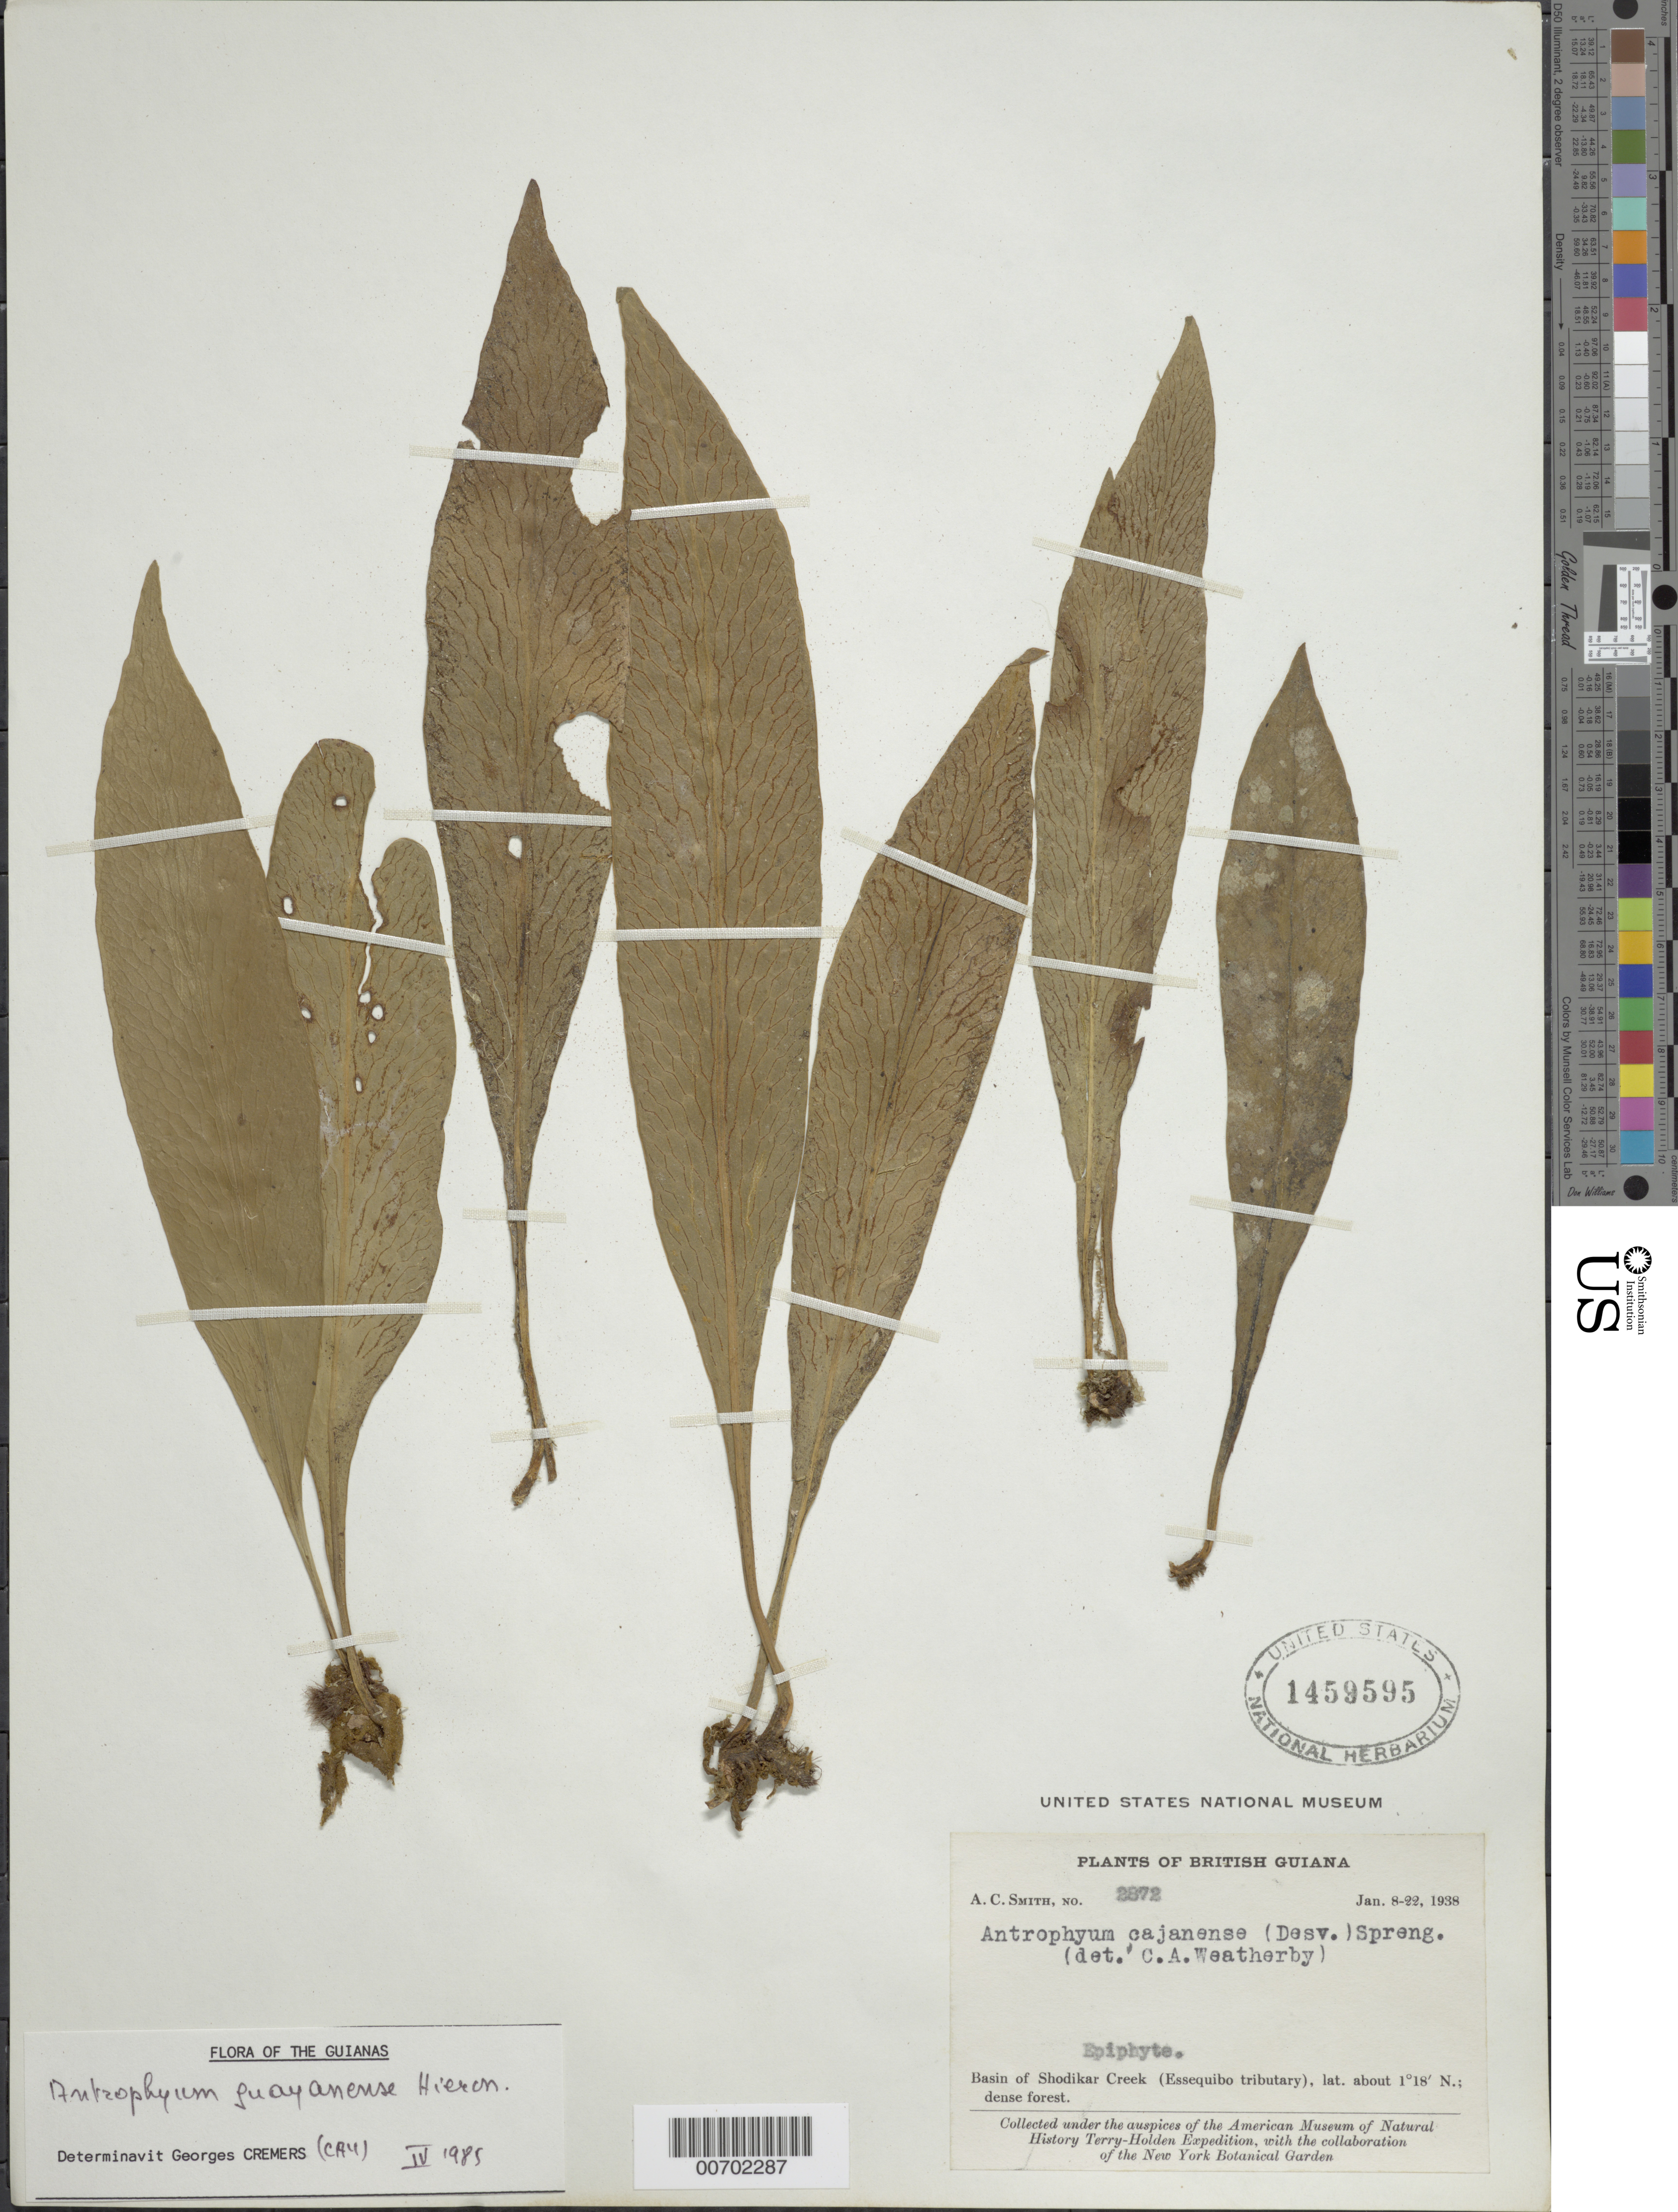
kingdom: Plantae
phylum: Tracheophyta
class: Polypodiopsida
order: Polypodiales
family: Pteridaceae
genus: Polytaenium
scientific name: Polytaenium guayanense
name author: (Hieron.) Alston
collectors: A. C. Smith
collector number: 2872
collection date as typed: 8-Jan-38 to 22-Jan-38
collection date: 1938-01-08/1938-01-22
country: Guyana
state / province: U. Takutu-U. Essequibo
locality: Shodikar Creek, basin of (Essequibo tributary), Akarai Mts.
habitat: Dense forest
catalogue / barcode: US 1459595